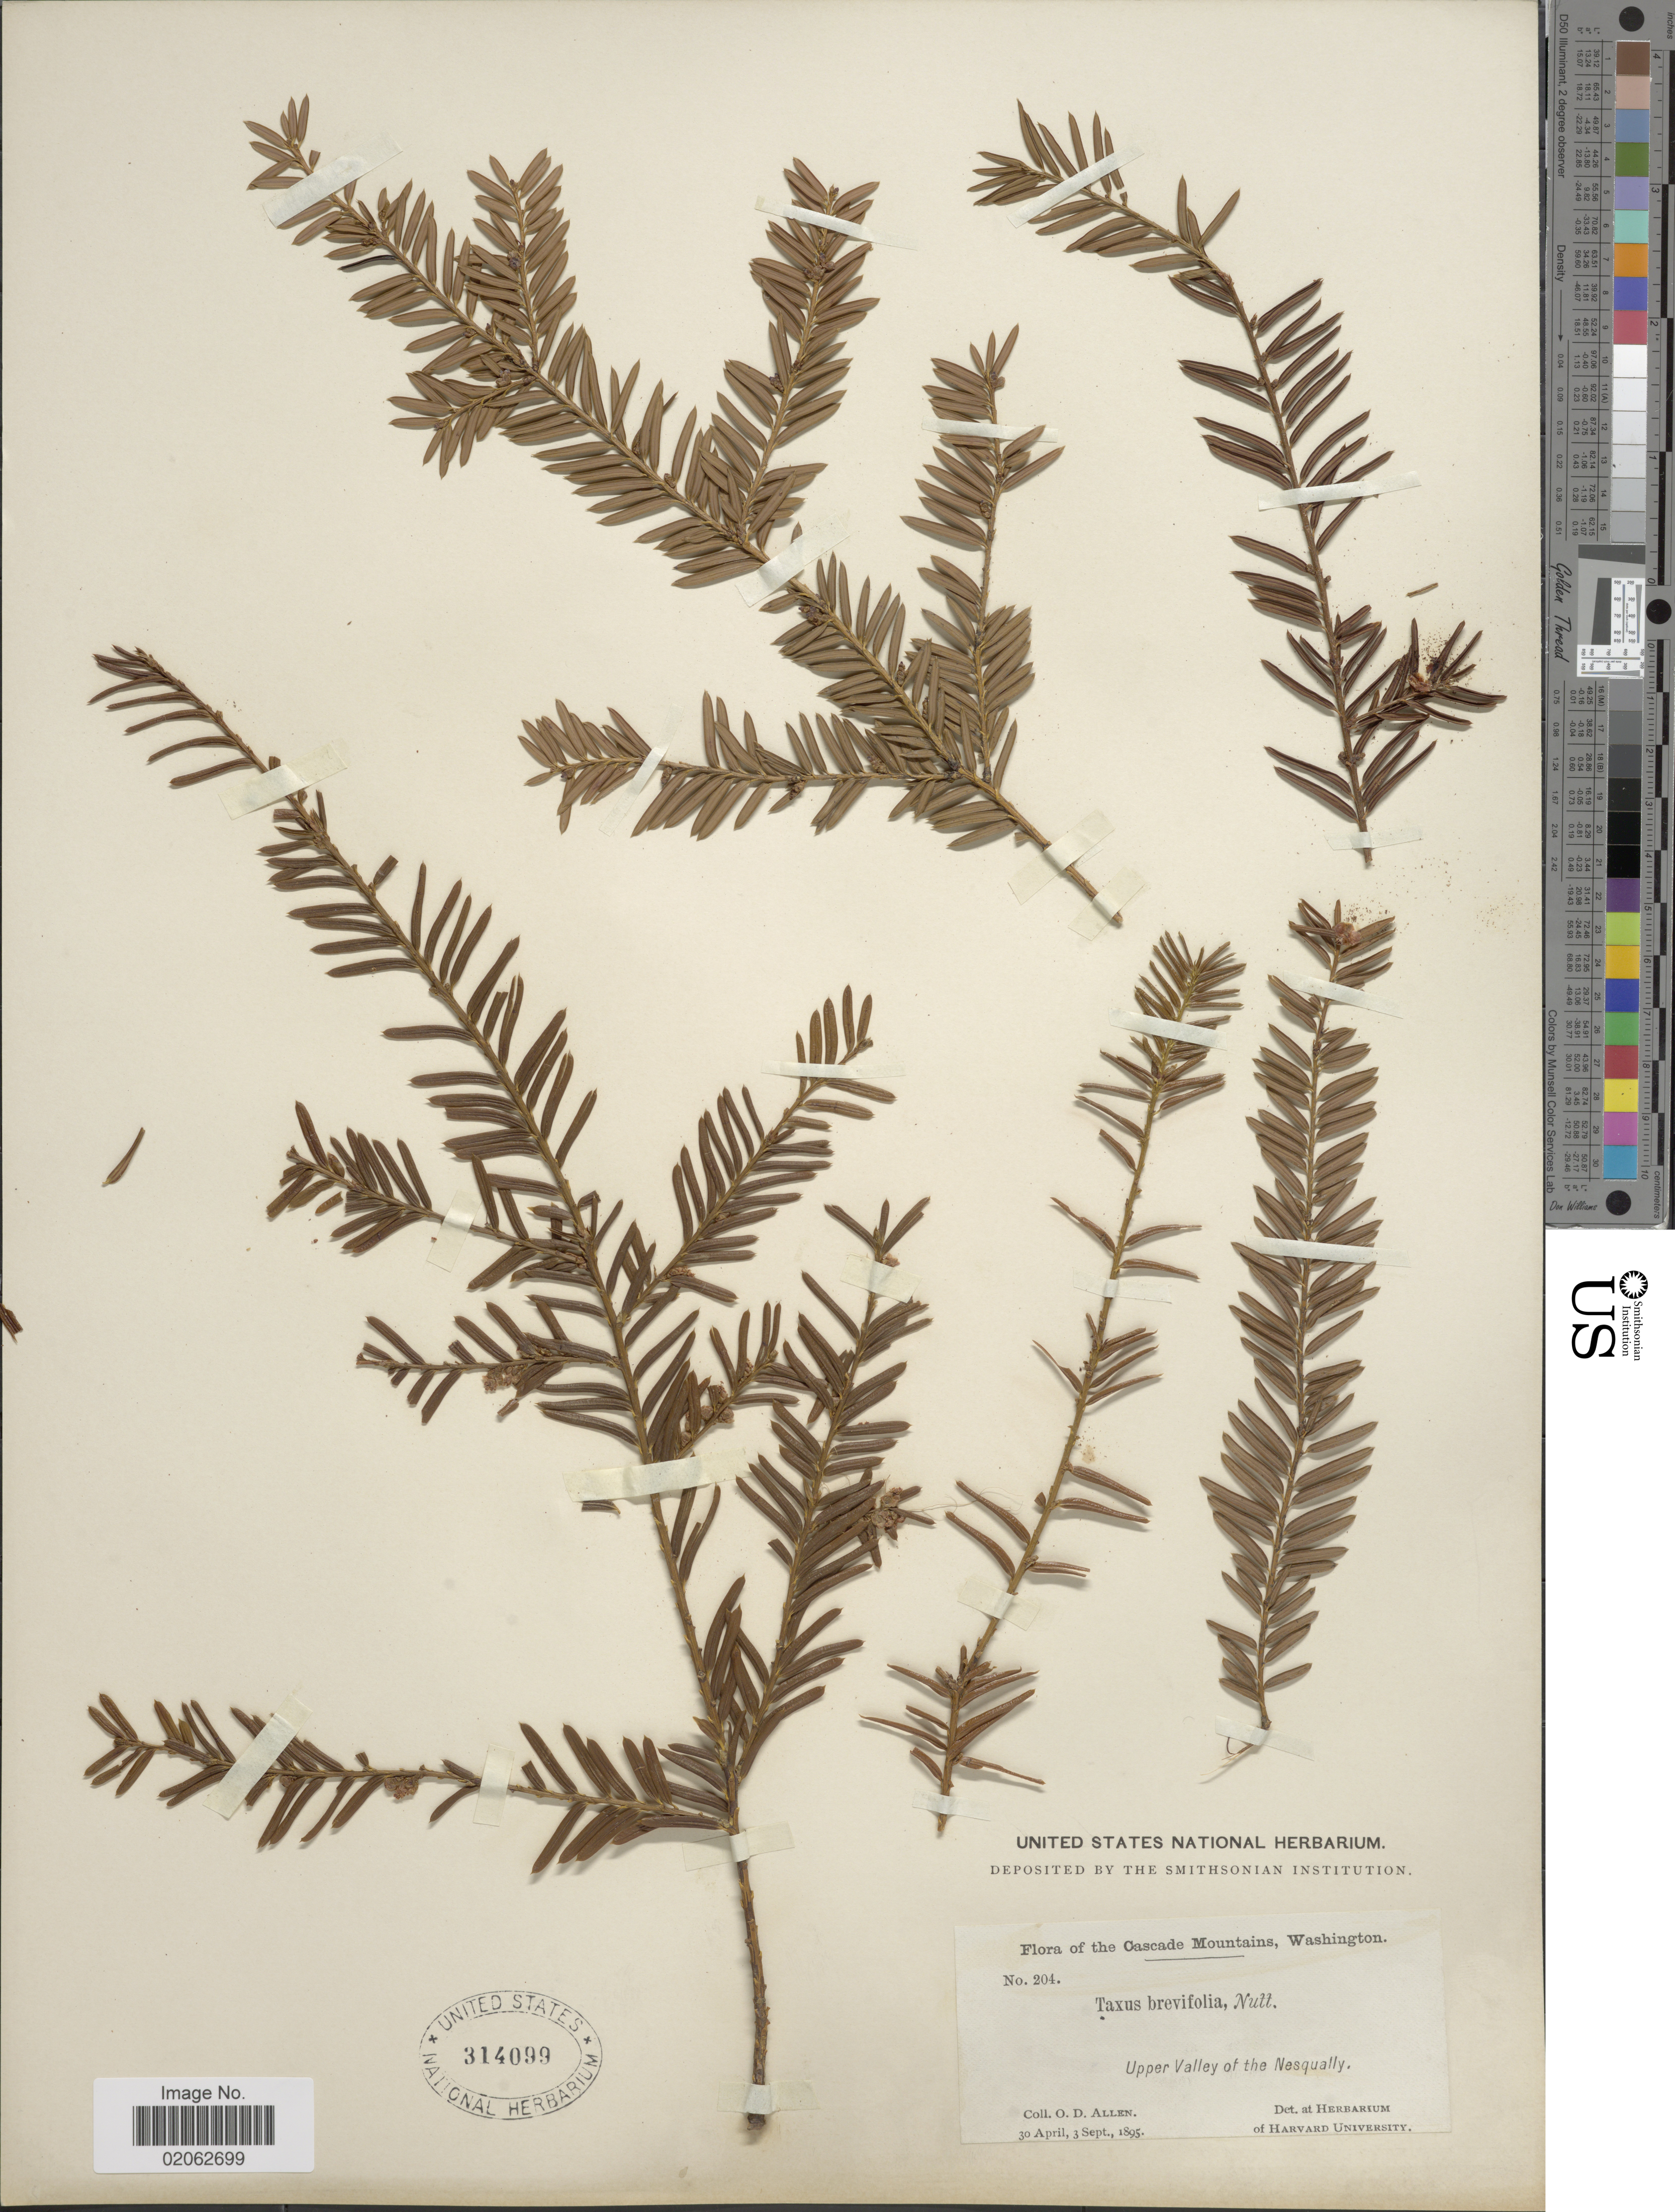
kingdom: Plantae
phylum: Tracheophyta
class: Pinopsida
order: Pinales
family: Taxaceae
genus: Taxus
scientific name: Taxus brevifolia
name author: Nutt.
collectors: O. D. Allen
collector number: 204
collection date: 1895-04-30/1895-09-03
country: United States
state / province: Washington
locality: The Cascade Mountains, Washington, Upper Valley of the Nesqually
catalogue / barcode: US 314099